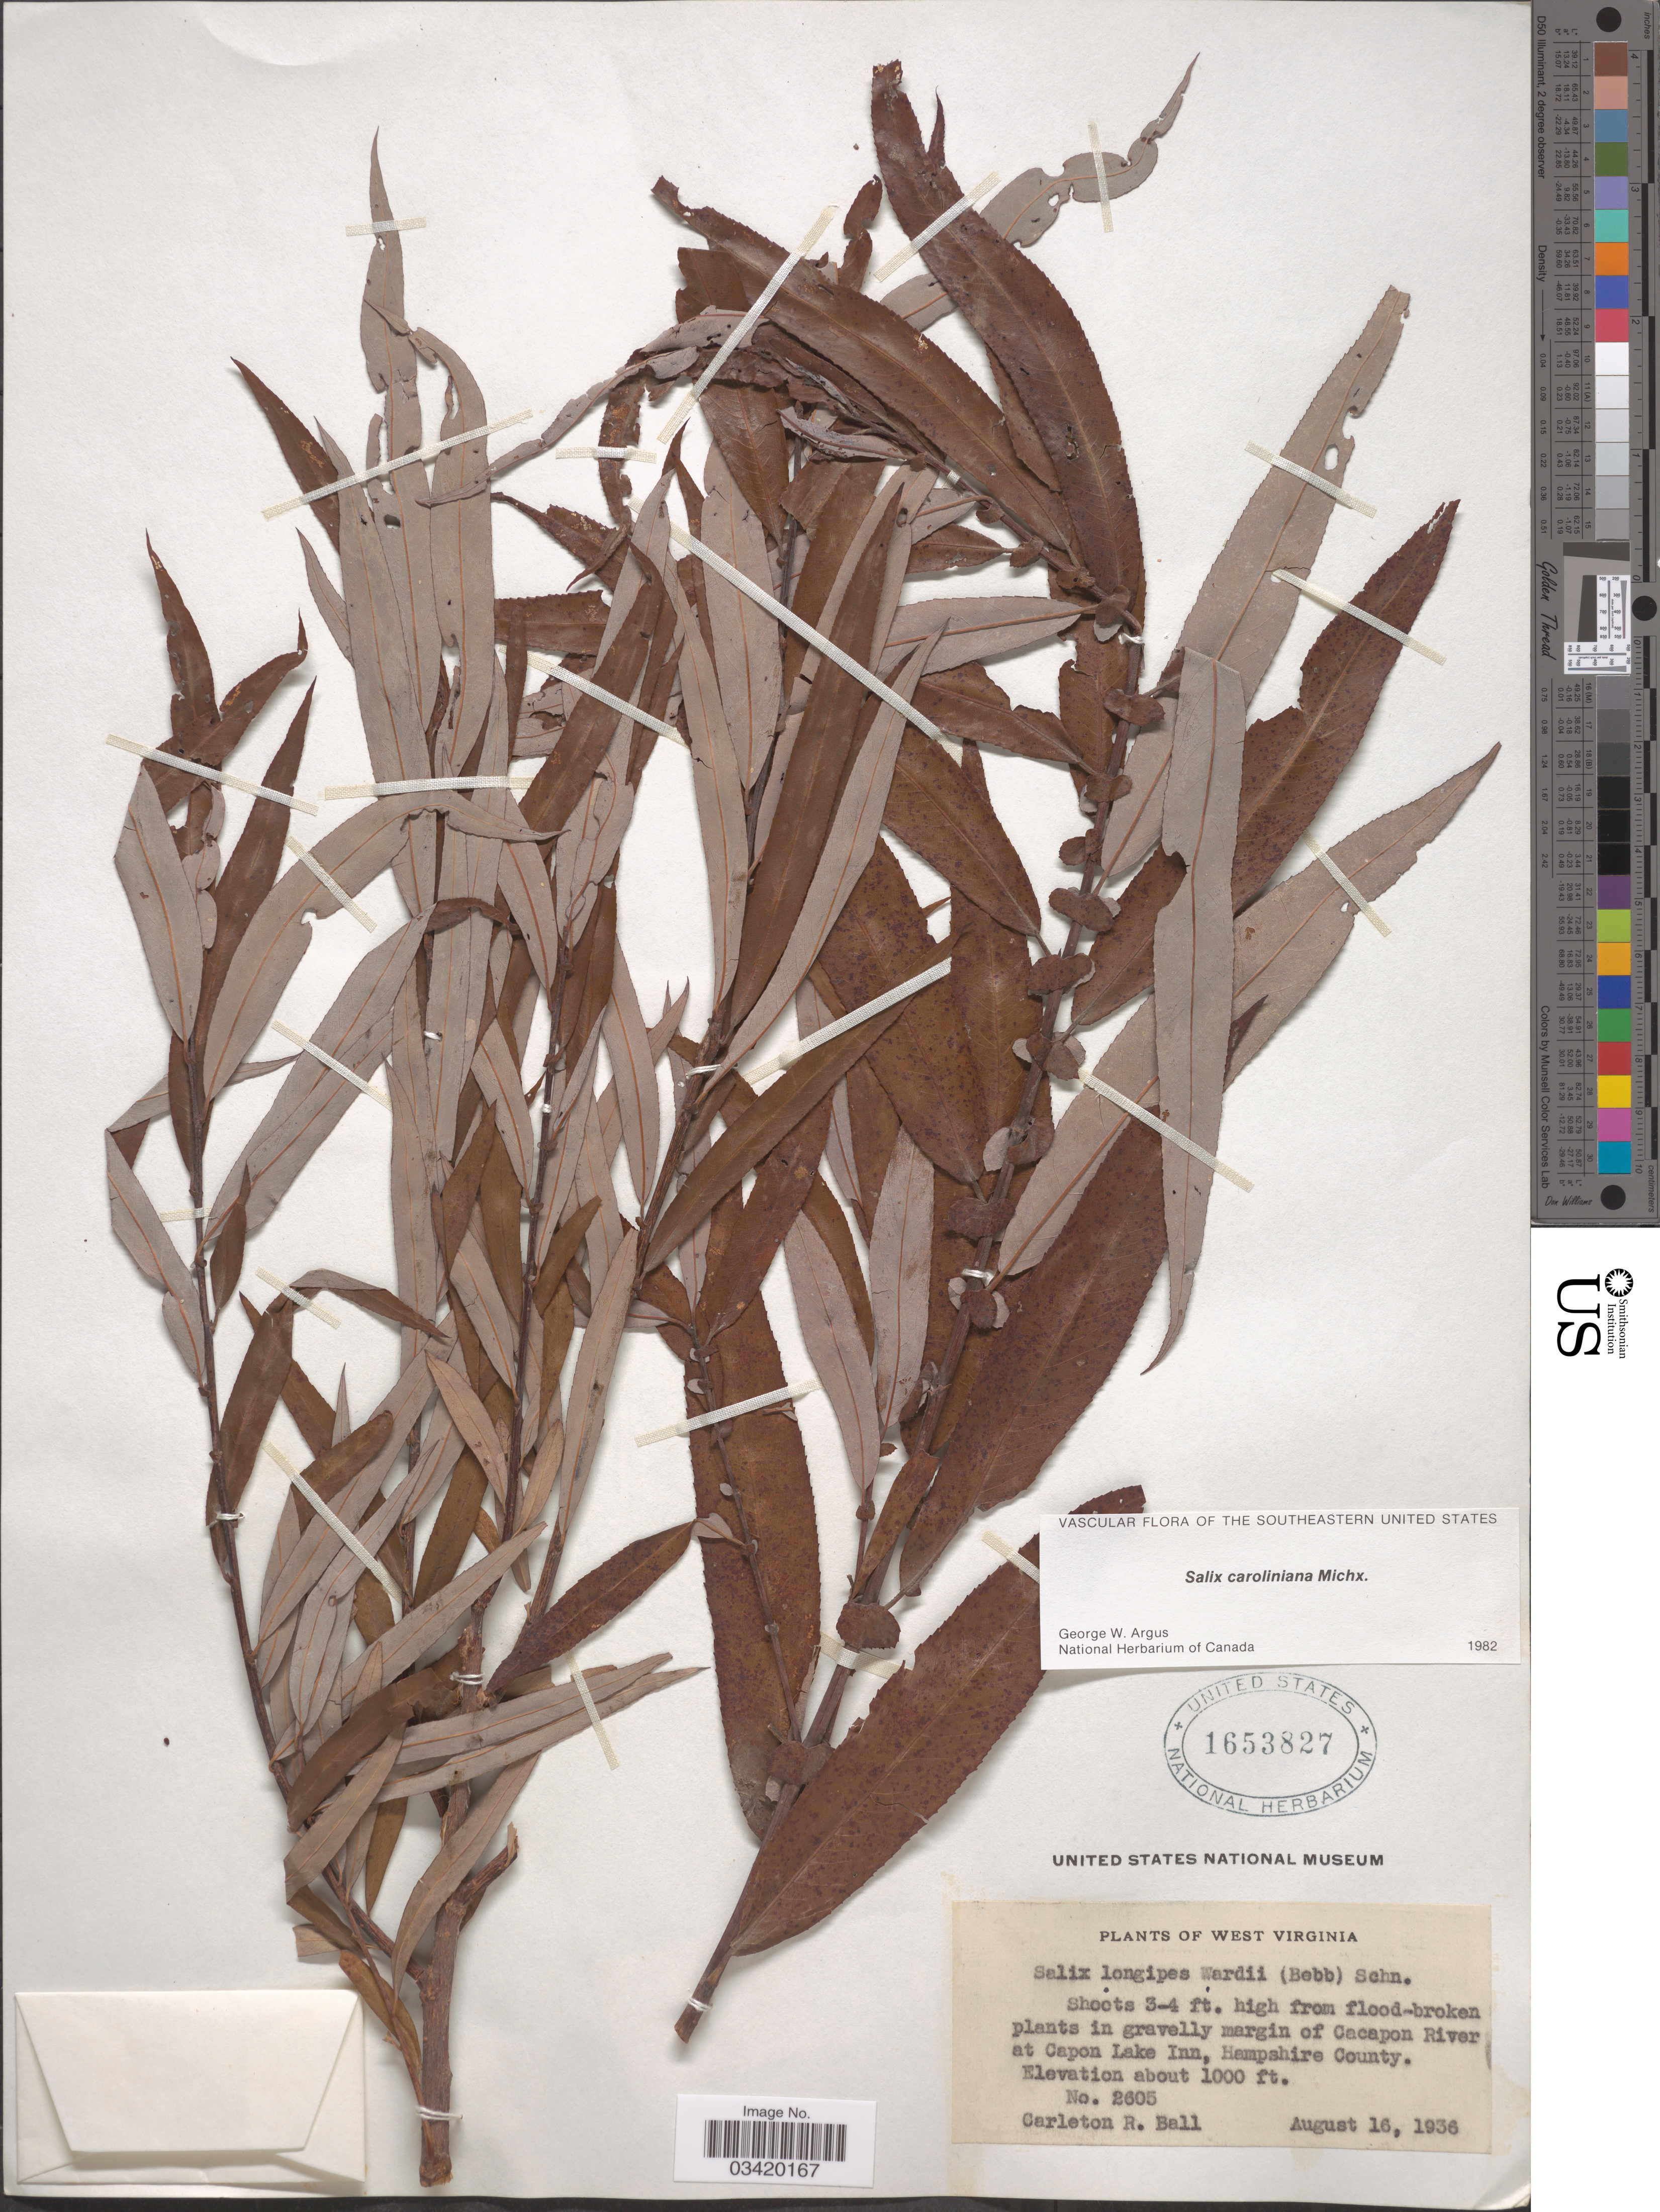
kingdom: Plantae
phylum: Tracheophyta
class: Magnoliopsida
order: Malpighiales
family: Salicaceae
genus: Salix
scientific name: Salix caroliniana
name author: Michx.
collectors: C. R. Ball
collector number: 2605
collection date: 1936-08-16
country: United States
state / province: West Virginia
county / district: Hampshire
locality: Margin of Cacapon River at Capon Lake Inn, Hampshire County.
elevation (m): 305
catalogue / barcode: US 1653827